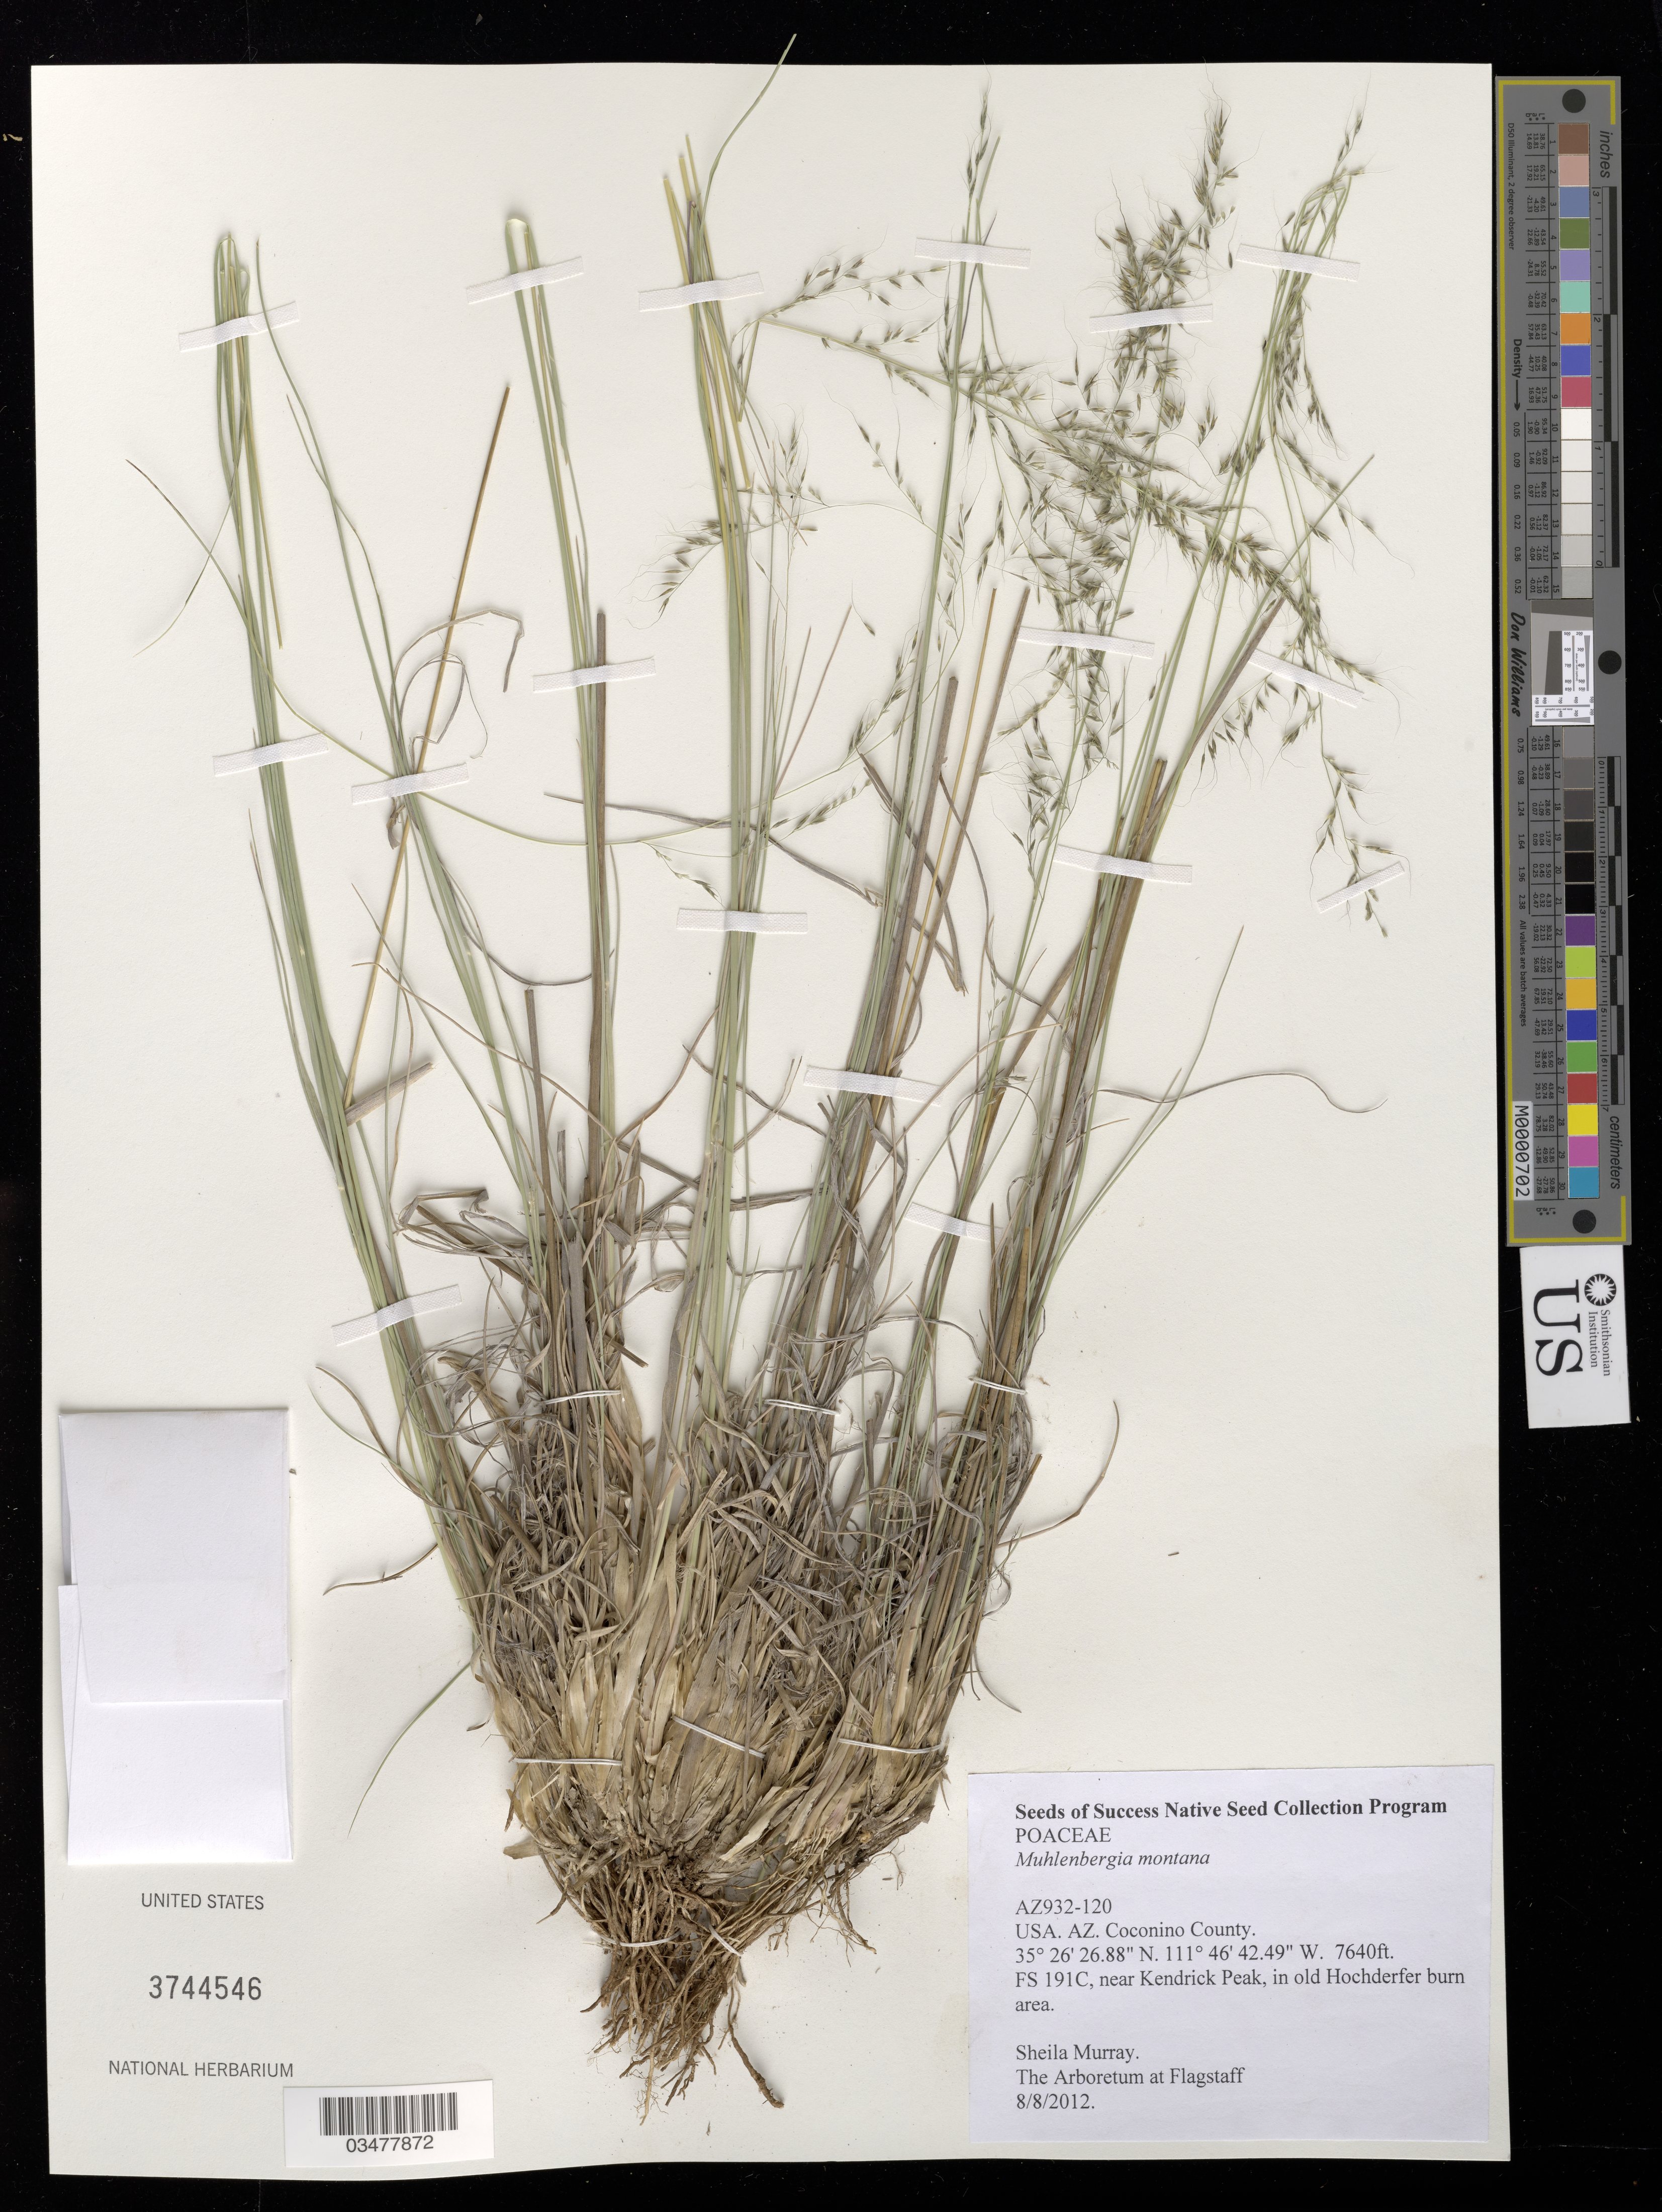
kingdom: Plantae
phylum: Tracheophyta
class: Liliopsida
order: Poales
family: Poaceae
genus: Muhlenbergia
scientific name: Muhlenbergia montana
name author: (Nutt.) Hitchc.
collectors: S. Murray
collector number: AZ932-120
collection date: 2012-08-08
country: United States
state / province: Arizona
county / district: Coconino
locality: FS191C, near Kendrick Peak, in old Hochderfer burn area.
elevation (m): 2329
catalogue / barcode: US 3744546